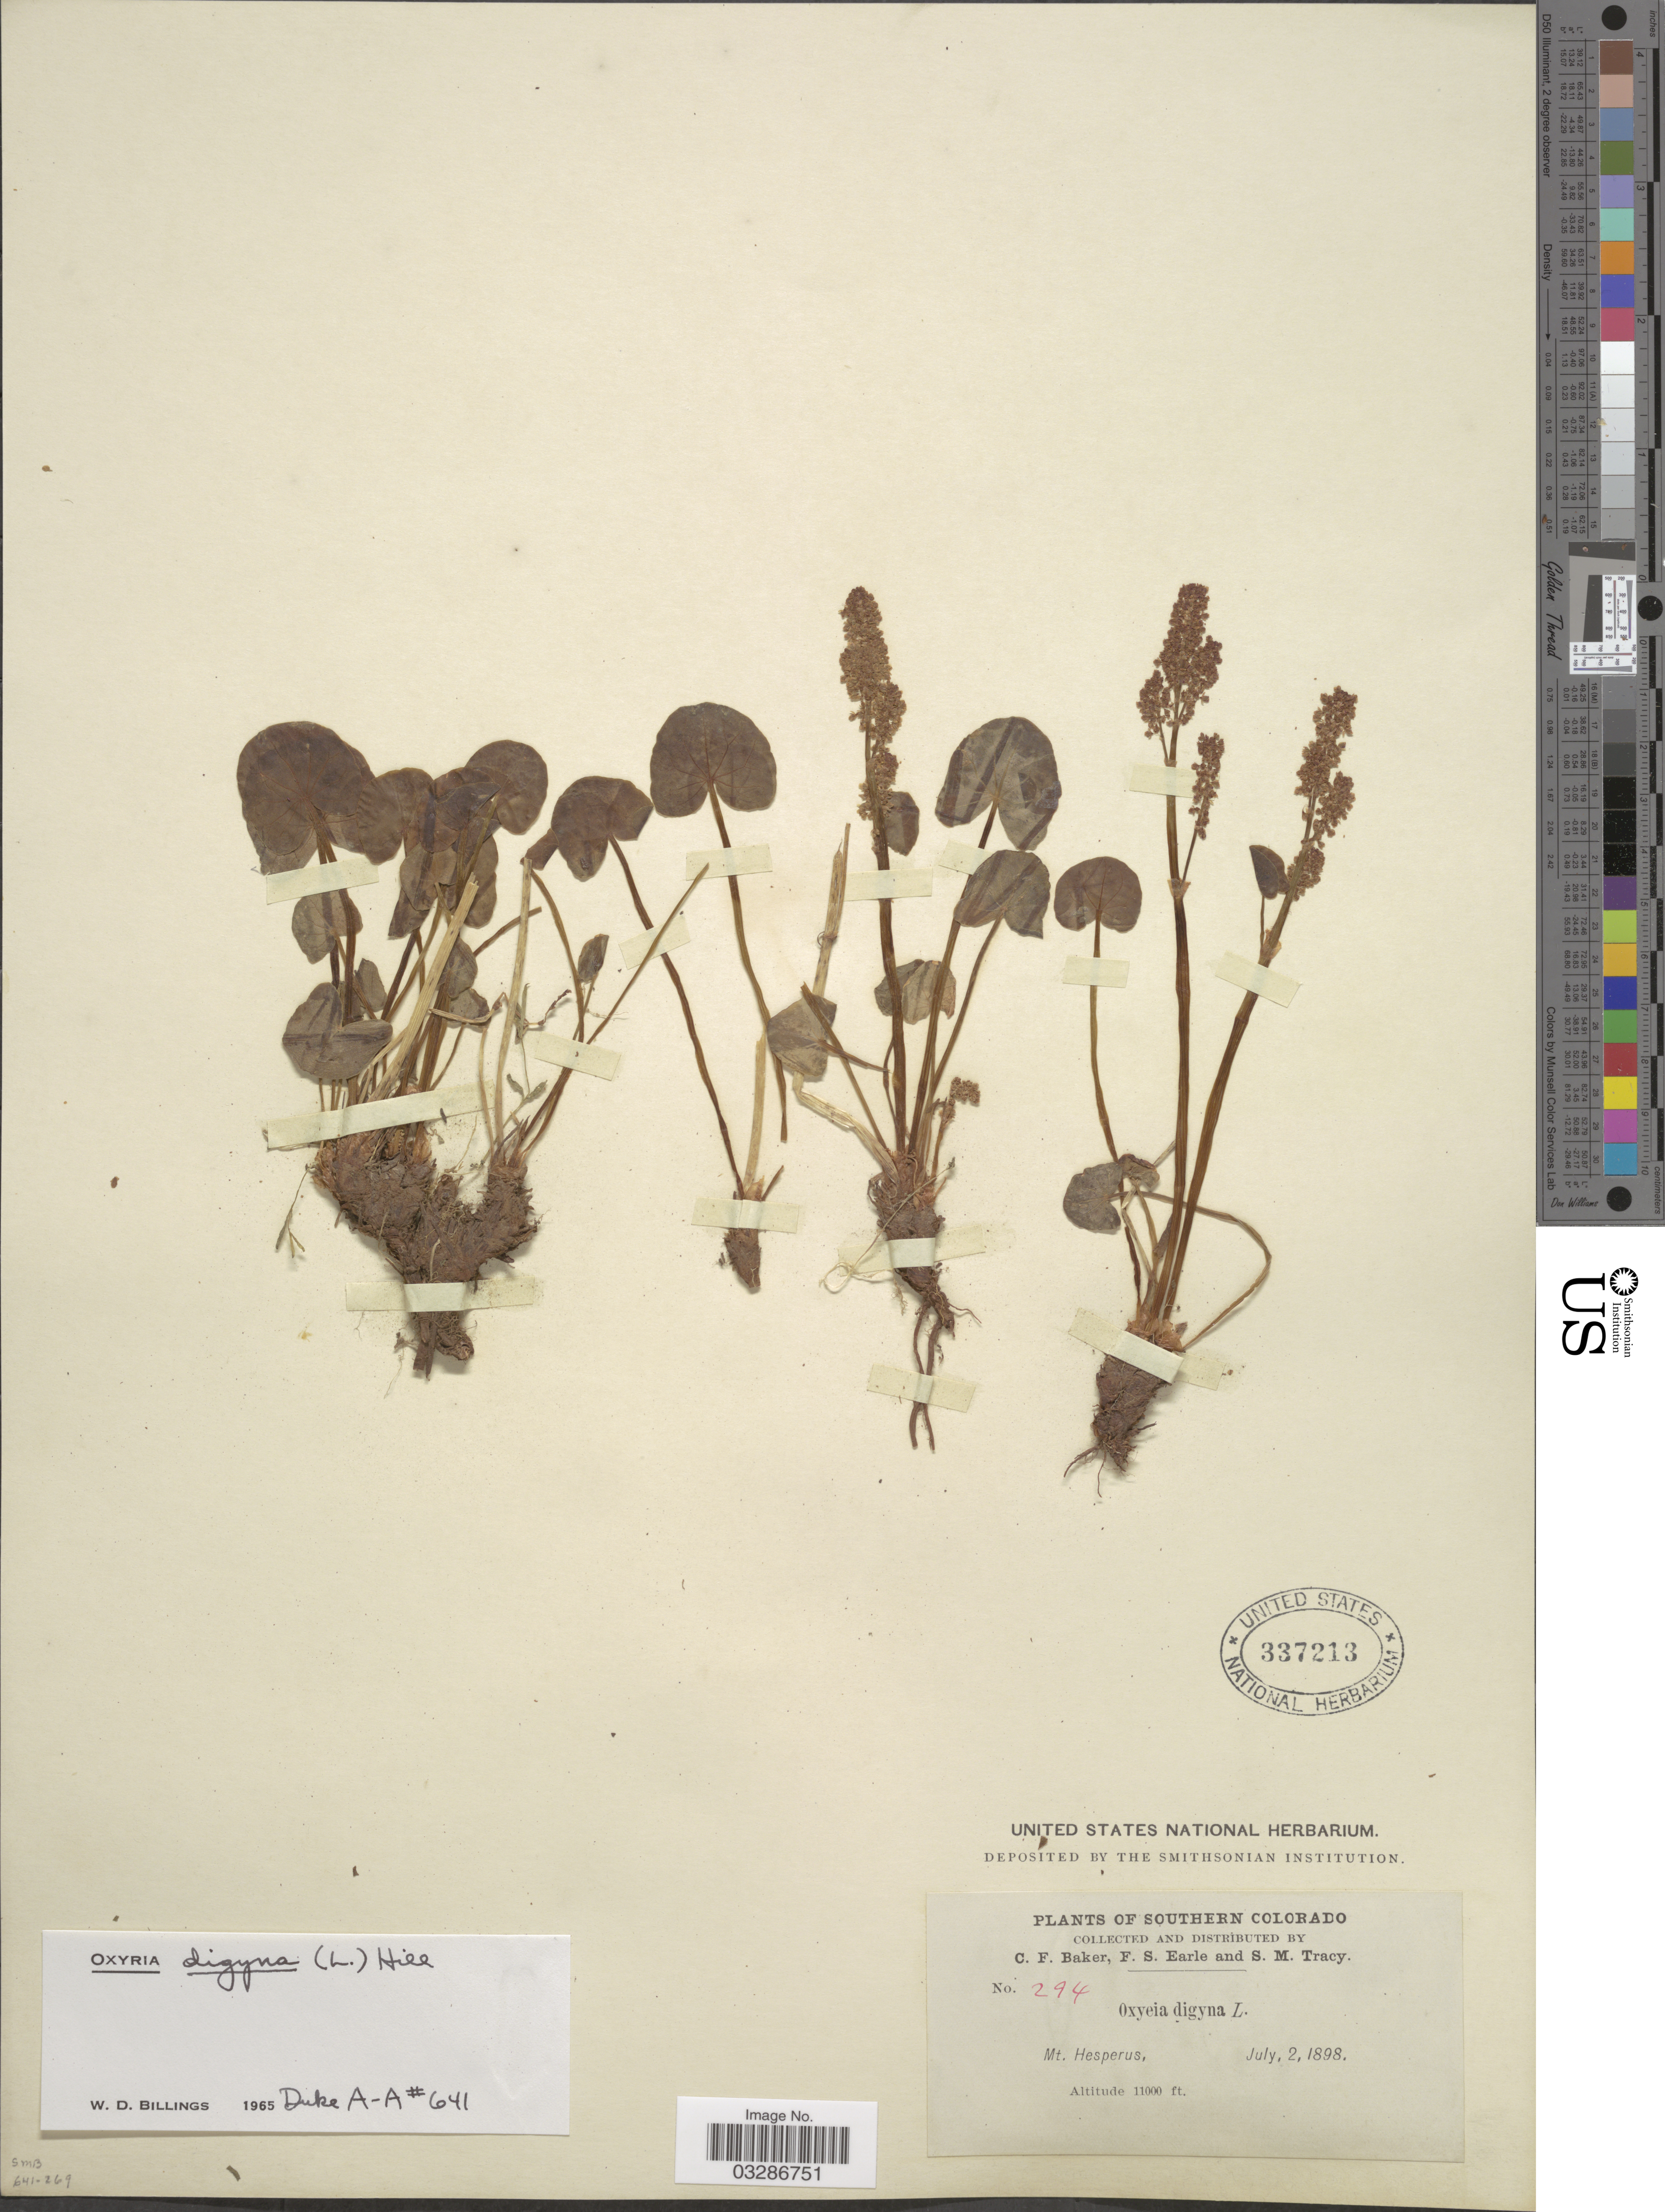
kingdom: Plantae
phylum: Tracheophyta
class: Magnoliopsida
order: Caryophyllales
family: Polygonaceae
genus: Oxyria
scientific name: Oxyria digyna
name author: (L.) Hill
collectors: C. F. Baker, F. S. Earle & S. M. Tracy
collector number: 594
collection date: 1898-07-02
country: United States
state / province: Colorado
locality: Southern Colorado. Mt. Hesperus.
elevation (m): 3353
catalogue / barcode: US 337213